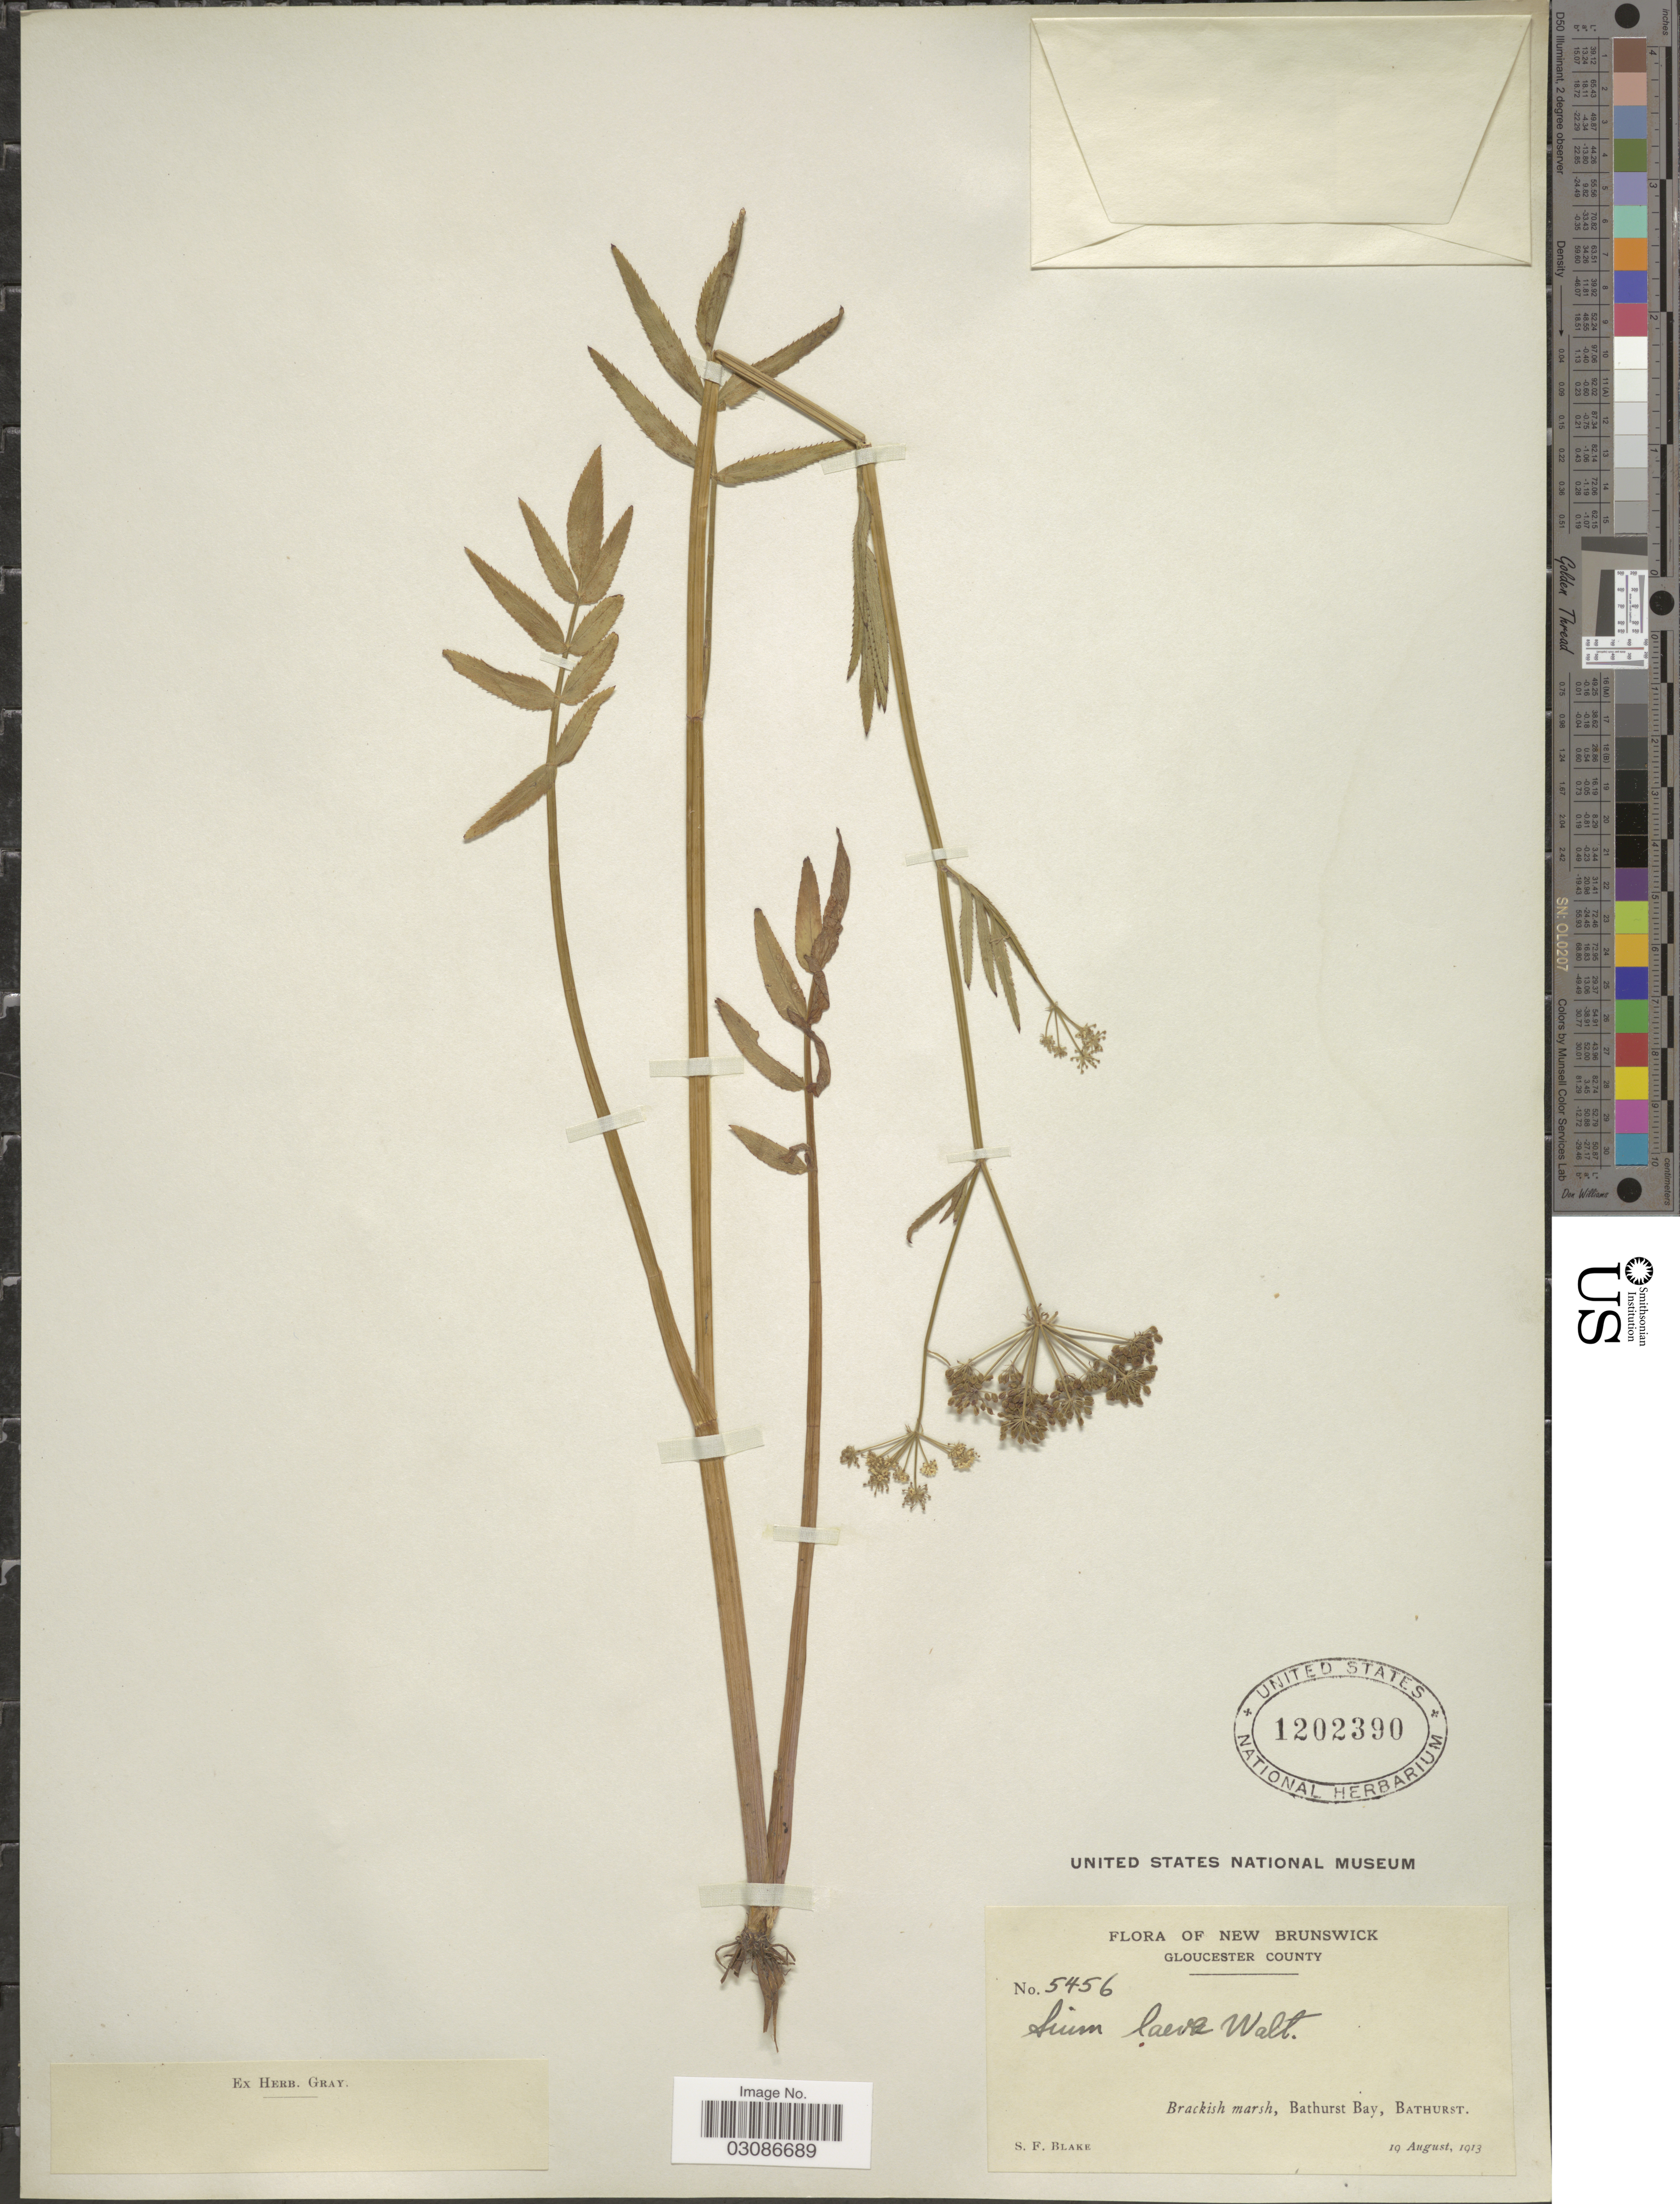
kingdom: Plantae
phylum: Tracheophyta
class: Magnoliopsida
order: Apiales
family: Apiaceae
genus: Sium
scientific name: Sium suave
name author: Walter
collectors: S. Blake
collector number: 5456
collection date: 1913-08-19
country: Canada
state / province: New Brunswick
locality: Gloucester County. Brackish marsh, Bathurst Bay, Bathurst.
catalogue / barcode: US 1202390